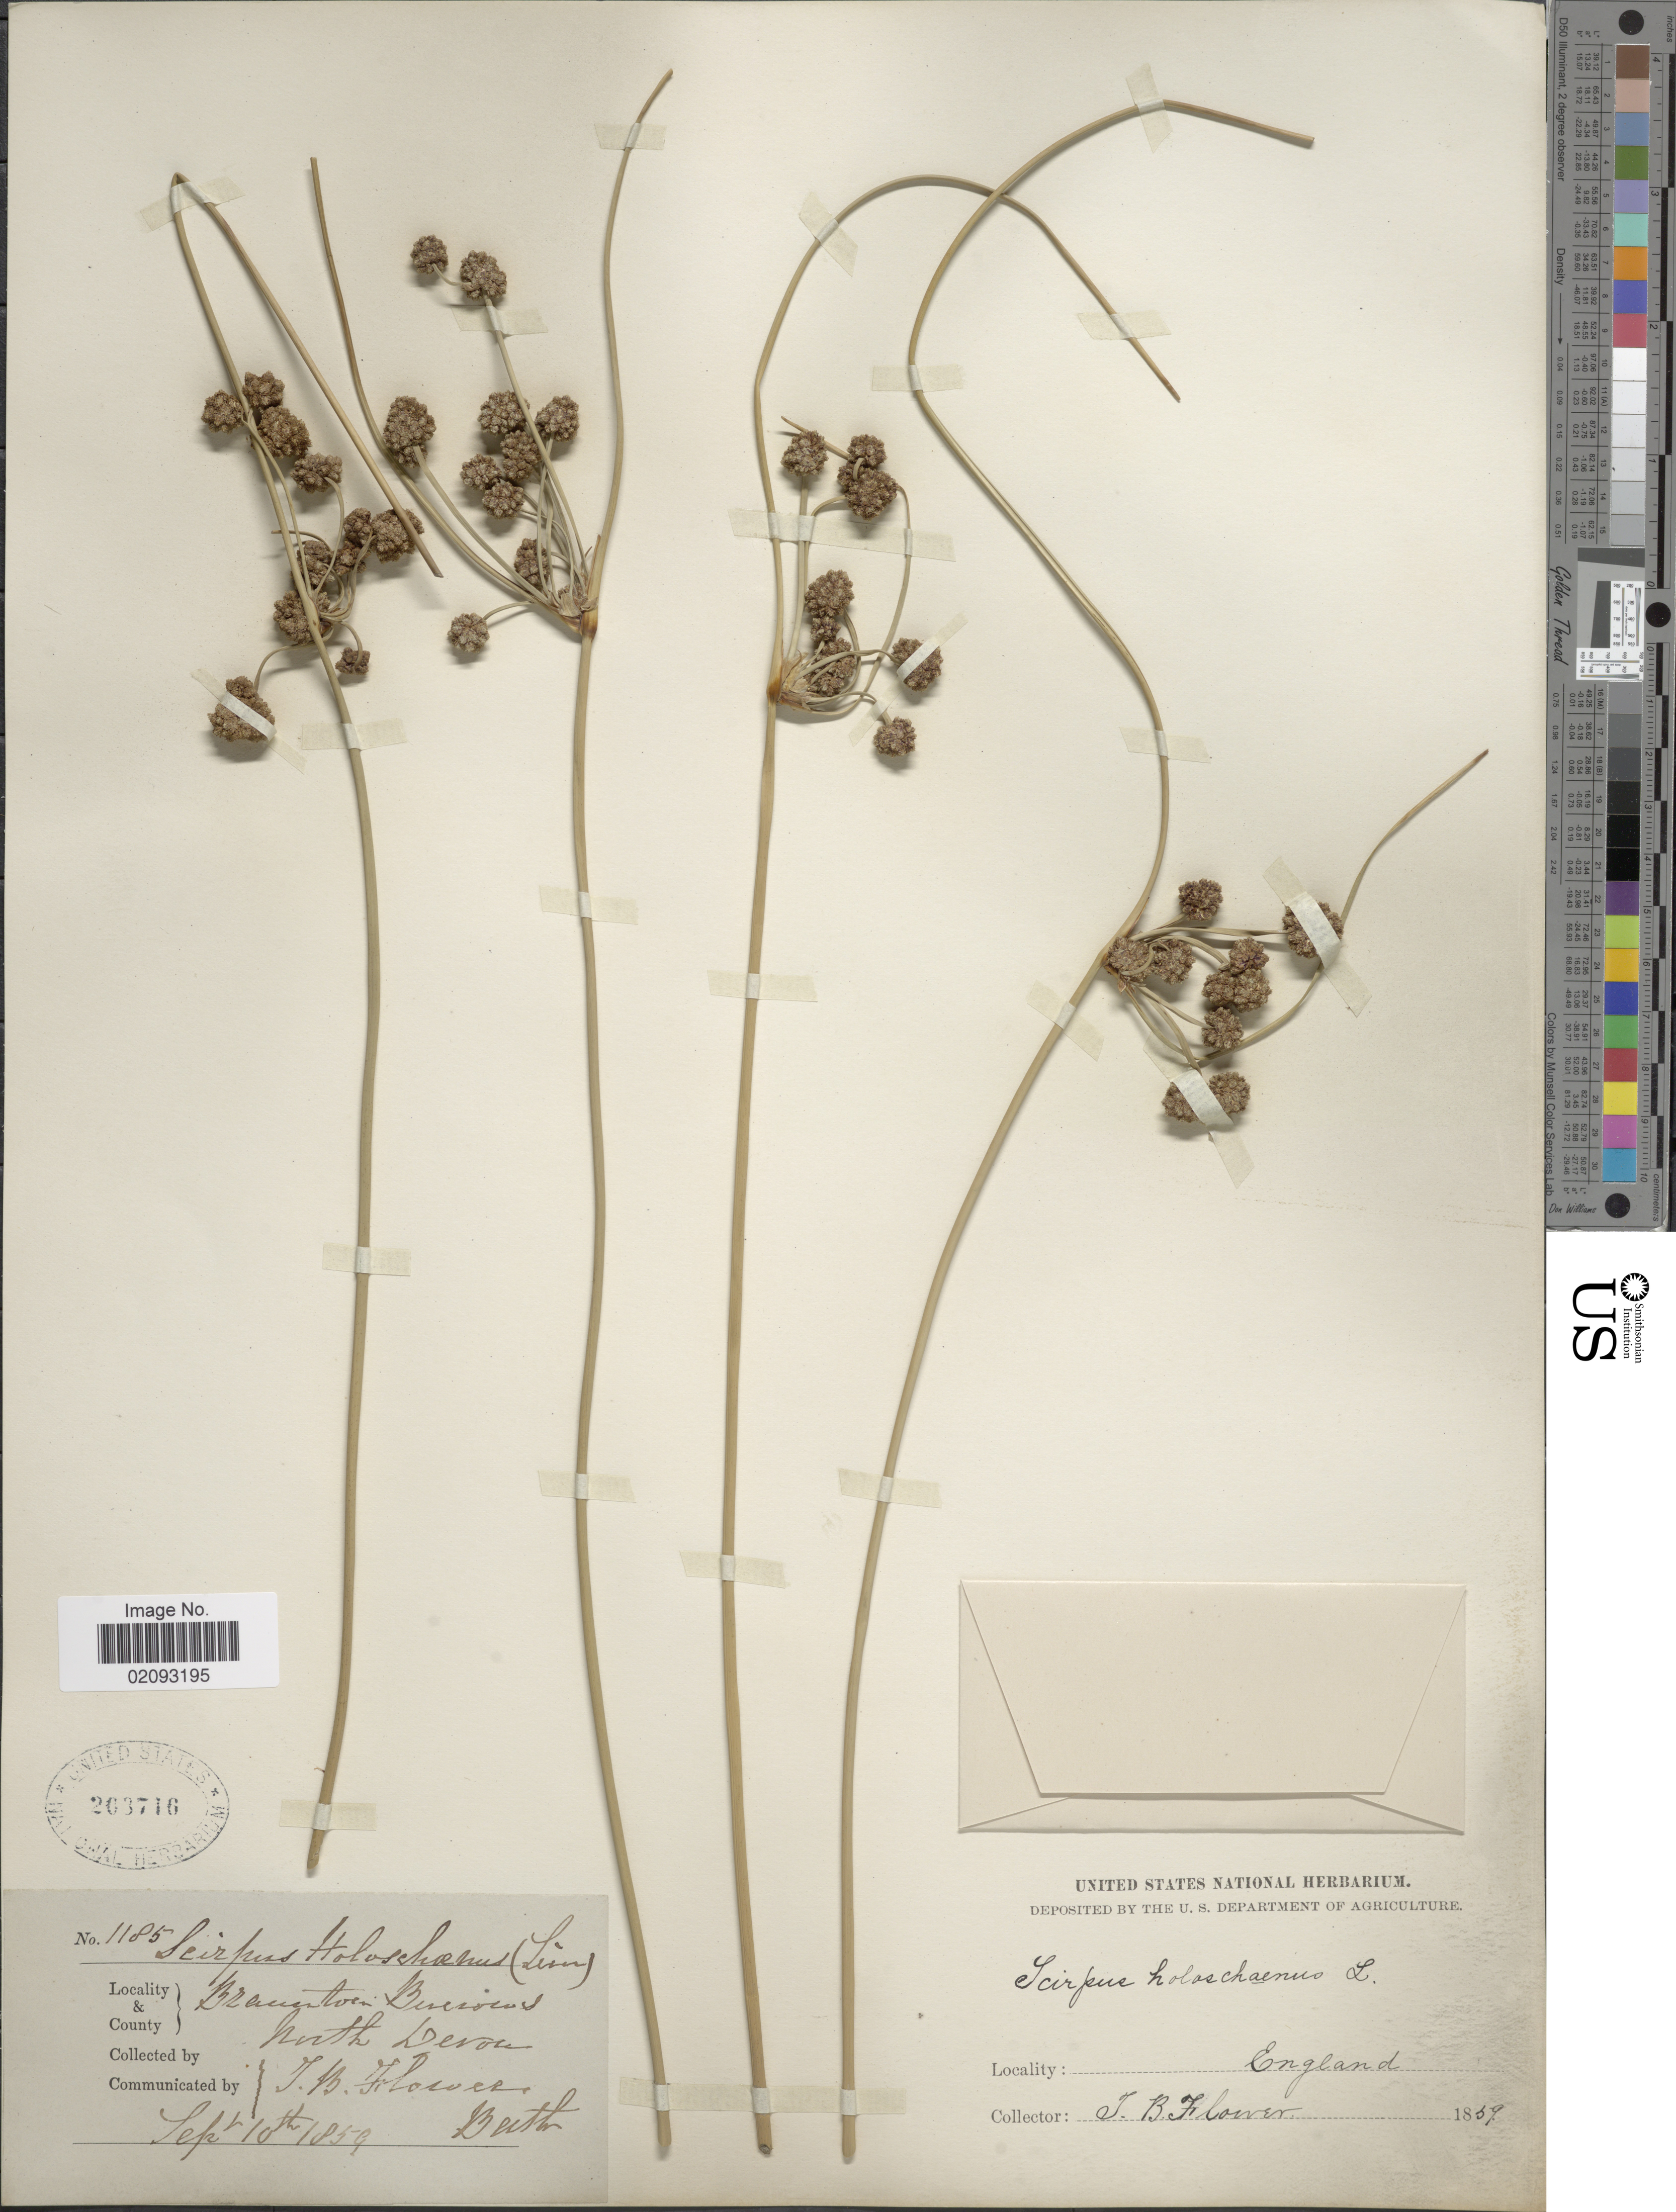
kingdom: Plantae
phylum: Tracheophyta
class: Liliopsida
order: Poales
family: Cyperaceae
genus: Scirpoides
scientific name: Scirpoides holoschoenus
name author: (L.) Soják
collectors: T. Flower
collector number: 1185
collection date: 1859-10-18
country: United Kingdom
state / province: England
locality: Braunton Burrows, North Devon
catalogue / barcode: US 263716